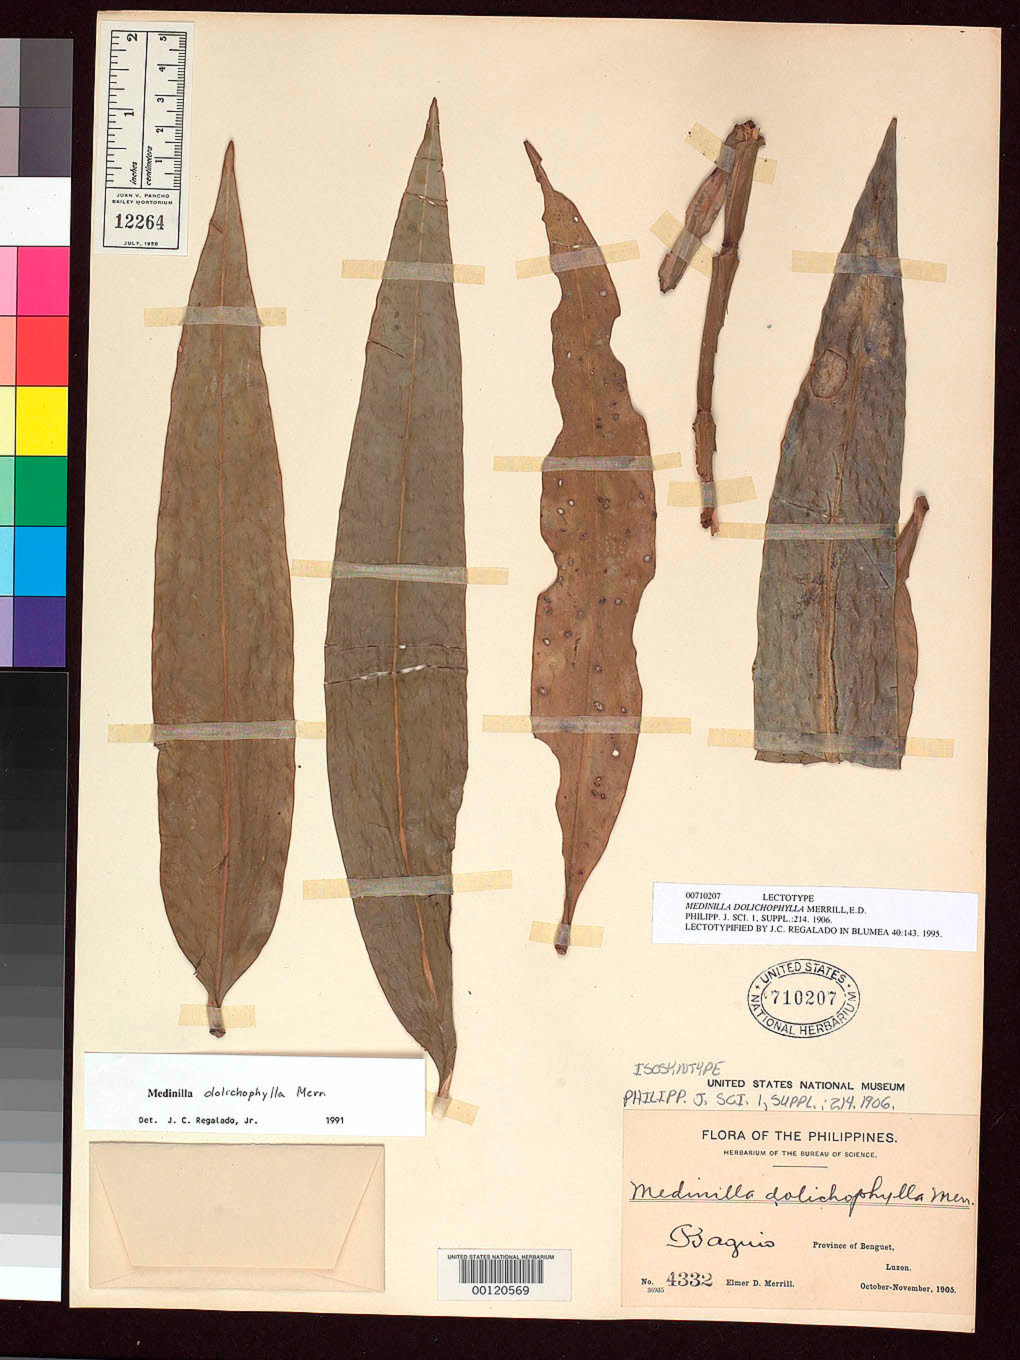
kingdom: Plantae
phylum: Tracheophyta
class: Magnoliopsida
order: Myrtales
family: Melastomataceae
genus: Medinilla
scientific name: Medinilla dolichophylla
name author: Merr.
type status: Lectotype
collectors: E. D. Merrill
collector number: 4332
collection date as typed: Oct 1905 to -- Nov 1905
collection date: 1905-10/1905-11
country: Philippines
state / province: Cordillera (Administrative Region)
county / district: Benguet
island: Luzon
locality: Baguio.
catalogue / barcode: US 710207